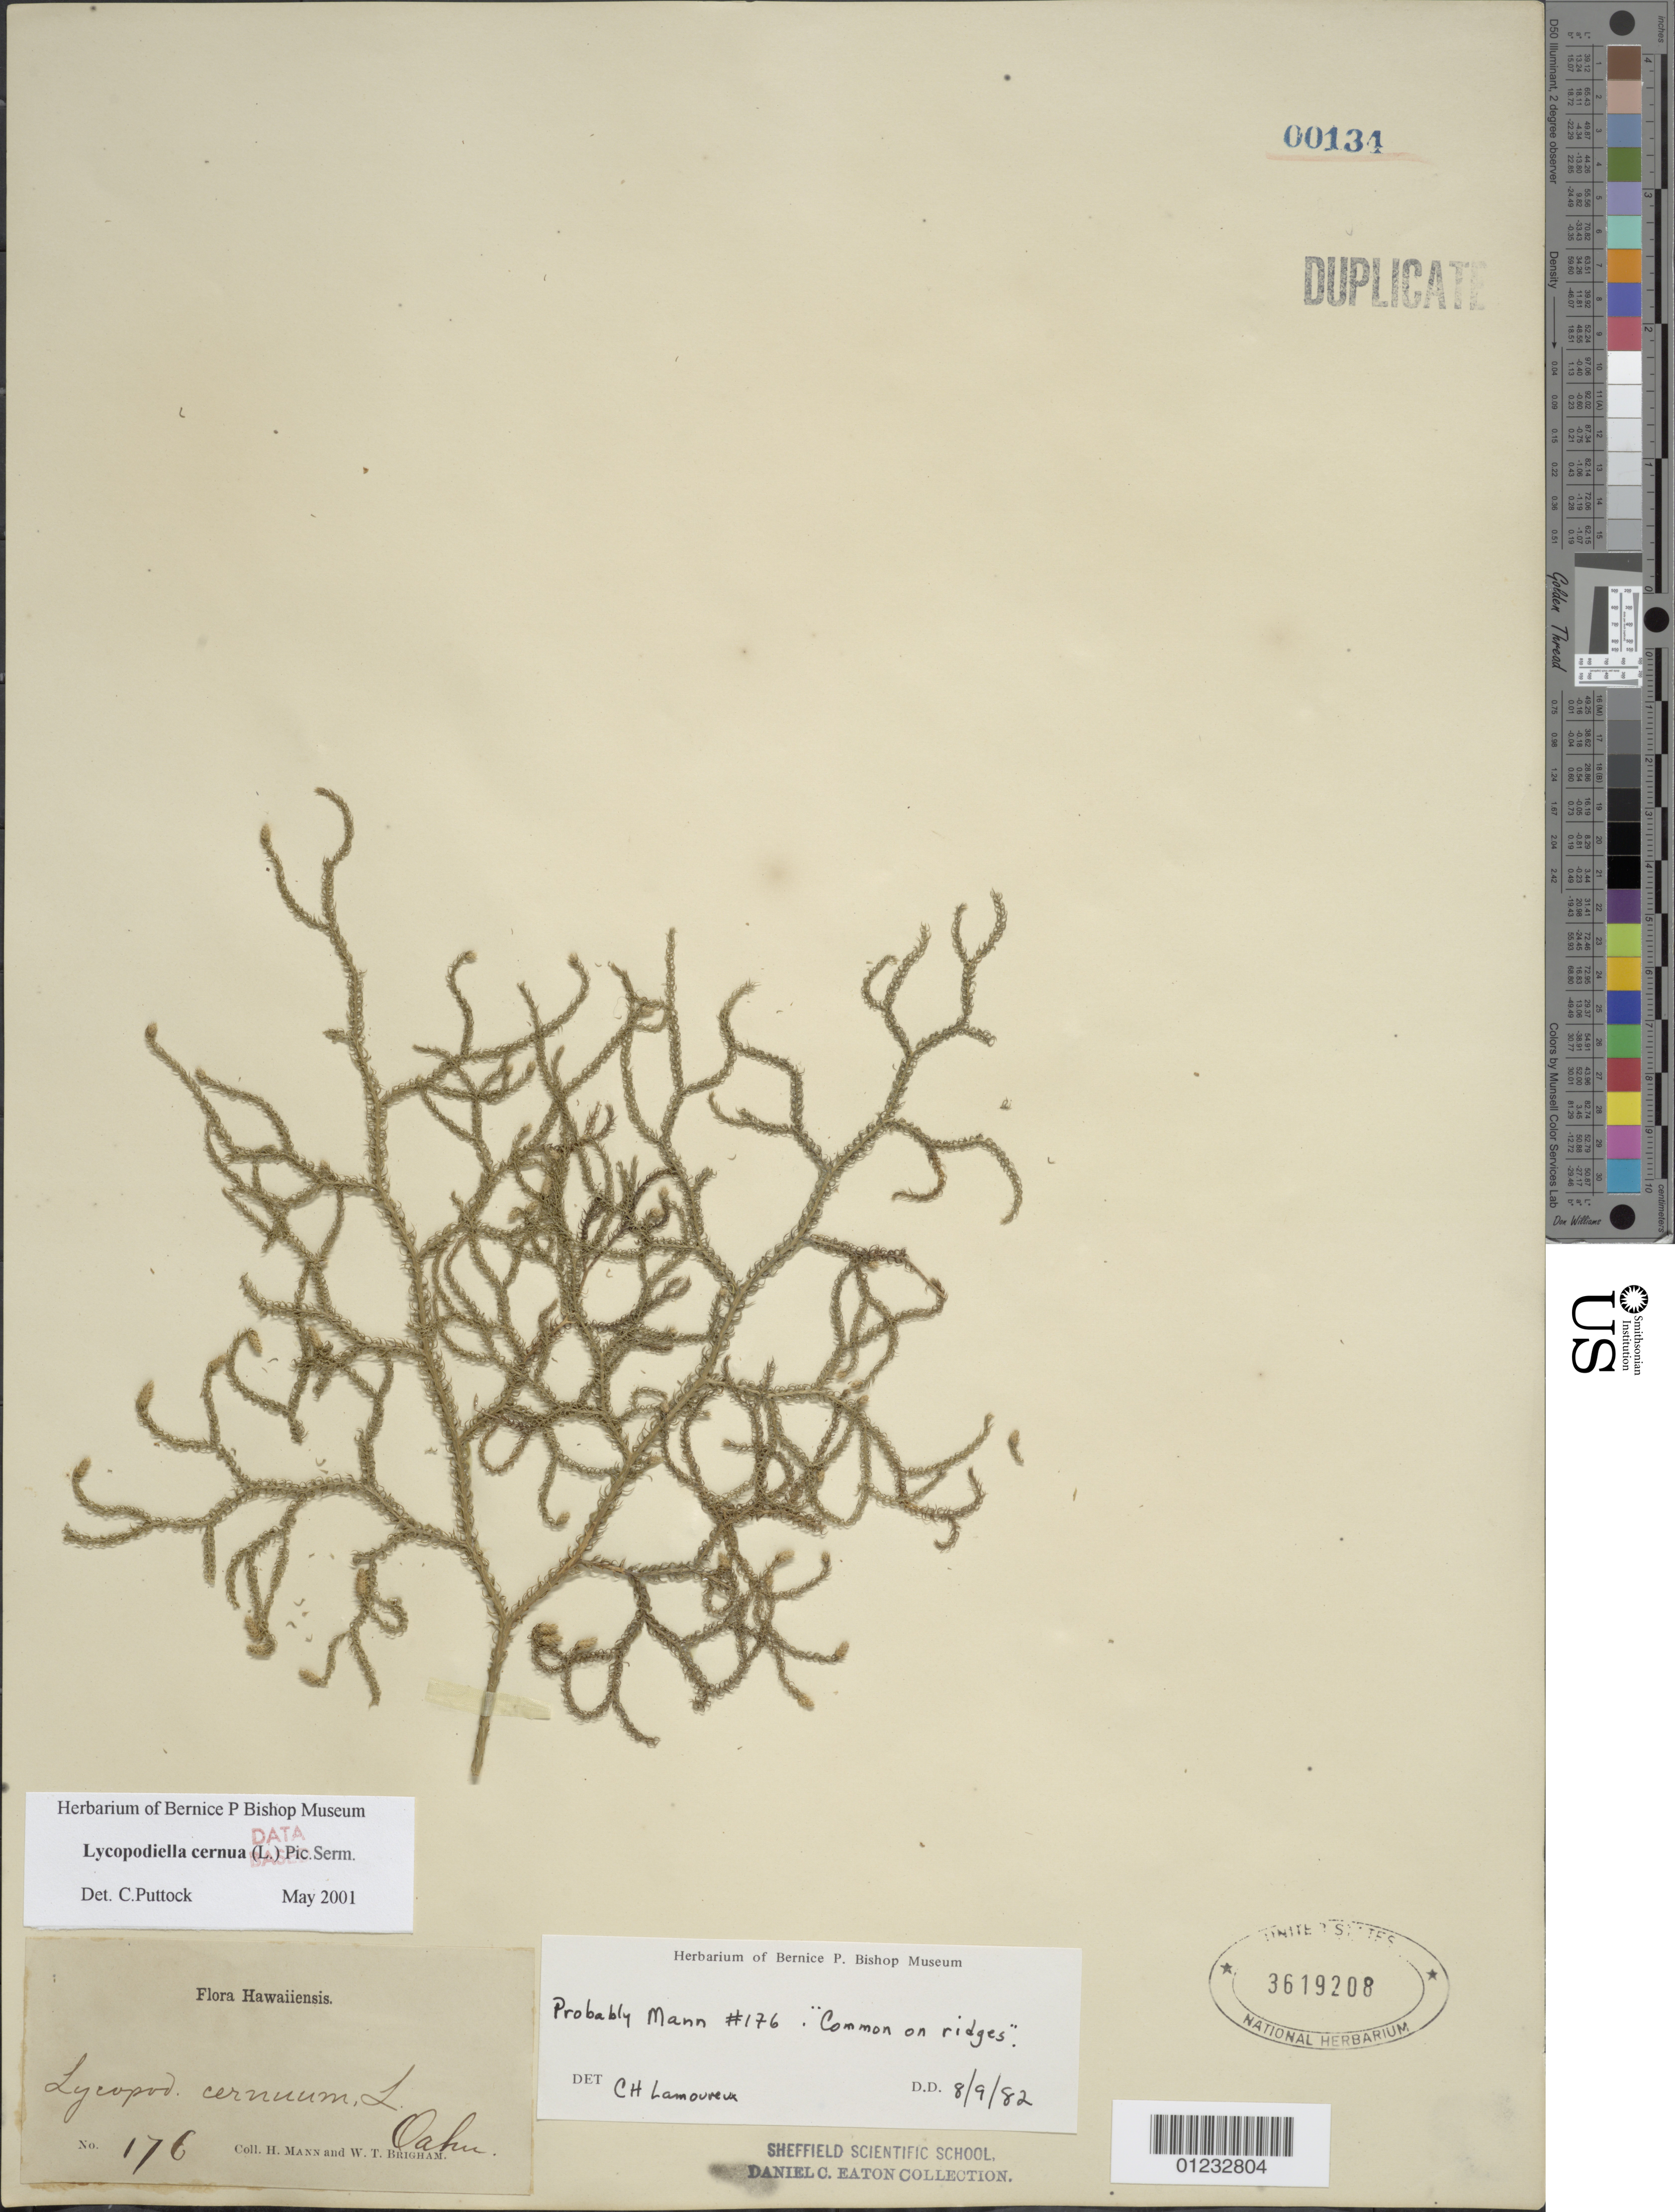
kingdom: Plantae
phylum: Tracheophyta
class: Lycopodiopsida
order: Lycopodiales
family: Lycopodiaceae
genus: Palhinhaea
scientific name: Palhinhaea cernua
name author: (L.) Vasc. & Franco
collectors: H. Mann & W. T. Brigham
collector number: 176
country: United States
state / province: Hawaii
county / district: Honolulu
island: Oahu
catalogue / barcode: US 3619208